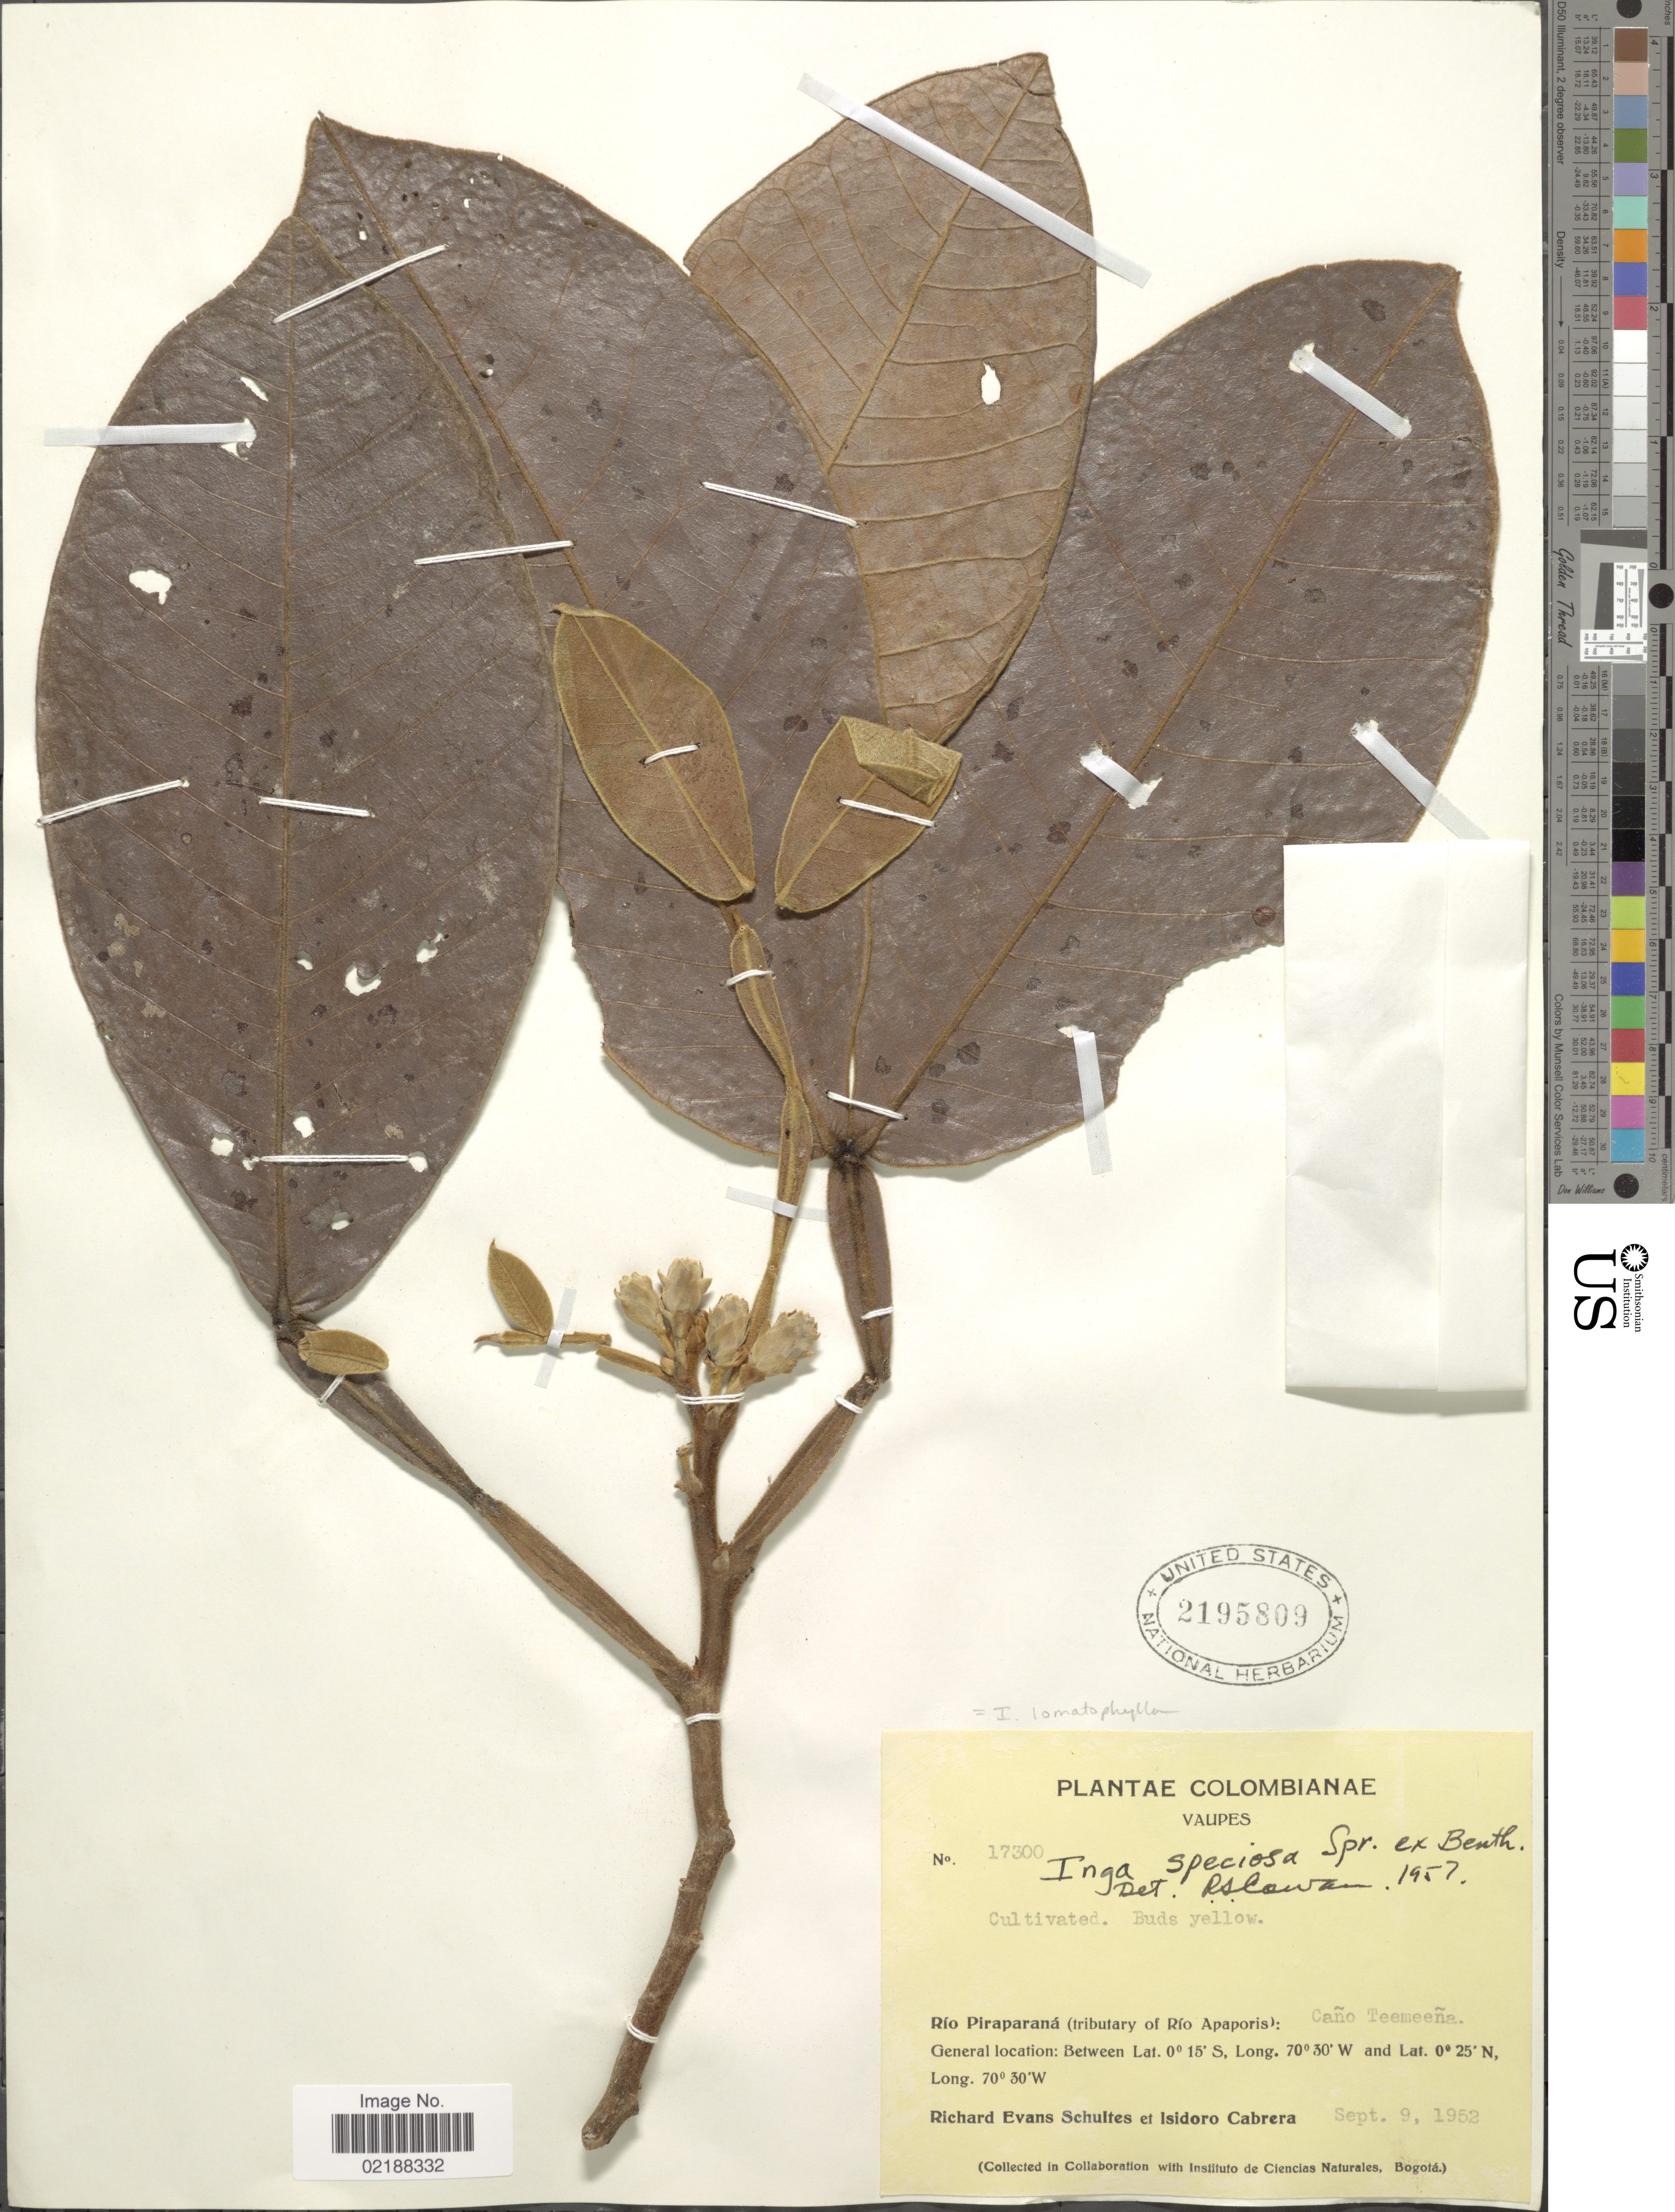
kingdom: Plantae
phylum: Tracheophyta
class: Magnoliopsida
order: Fabales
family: Fabaceae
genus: Inga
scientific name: Inga lomatophylla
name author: (Benth.) Pittier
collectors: R. E. Schultes & I. Cabrera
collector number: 17300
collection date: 1952-09-09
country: Colombia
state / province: Vaupés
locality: Rio Piraparana (tributary of Rio Apaporis); Cano Teemeena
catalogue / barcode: US 2195809